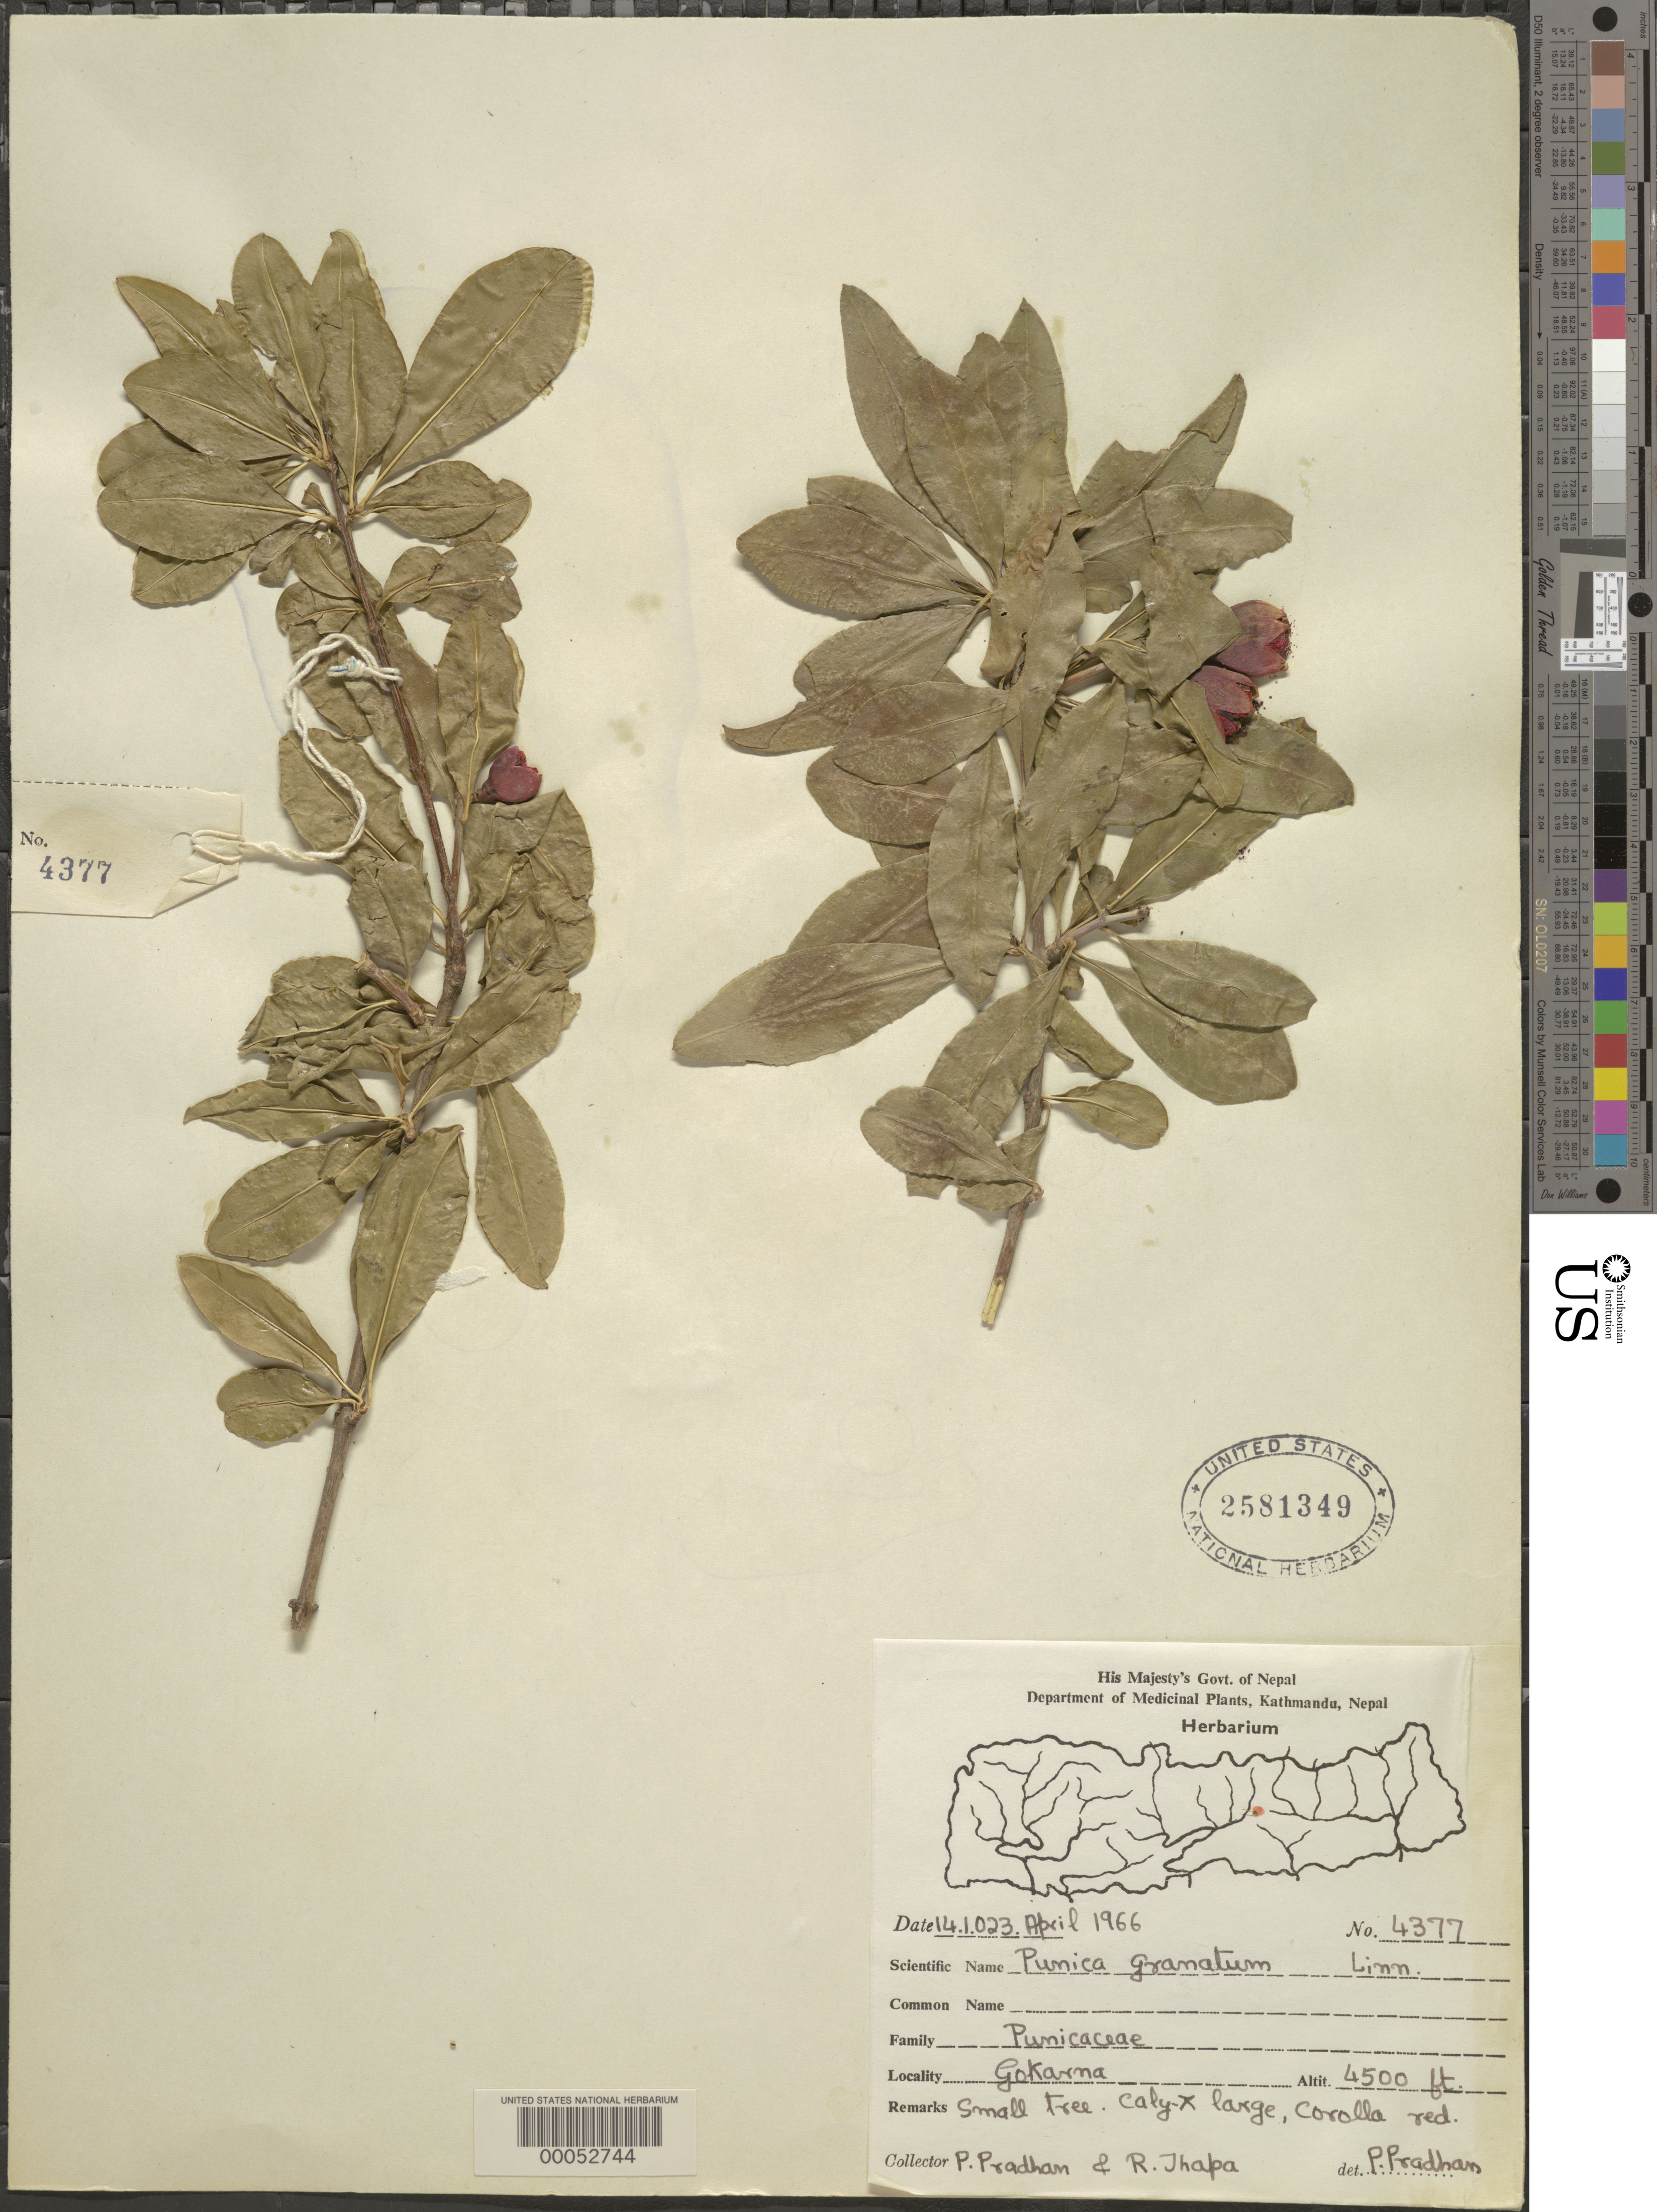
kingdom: Plantae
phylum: Tracheophyta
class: Magnoliopsida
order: Myrtales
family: Lythraceae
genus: Punica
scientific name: Punica granatum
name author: L.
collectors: P. Pradhan & R. Thapa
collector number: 4377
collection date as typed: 23 Apr 1966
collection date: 1966-04-23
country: Nepal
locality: Gokarna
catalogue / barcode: US 2581349